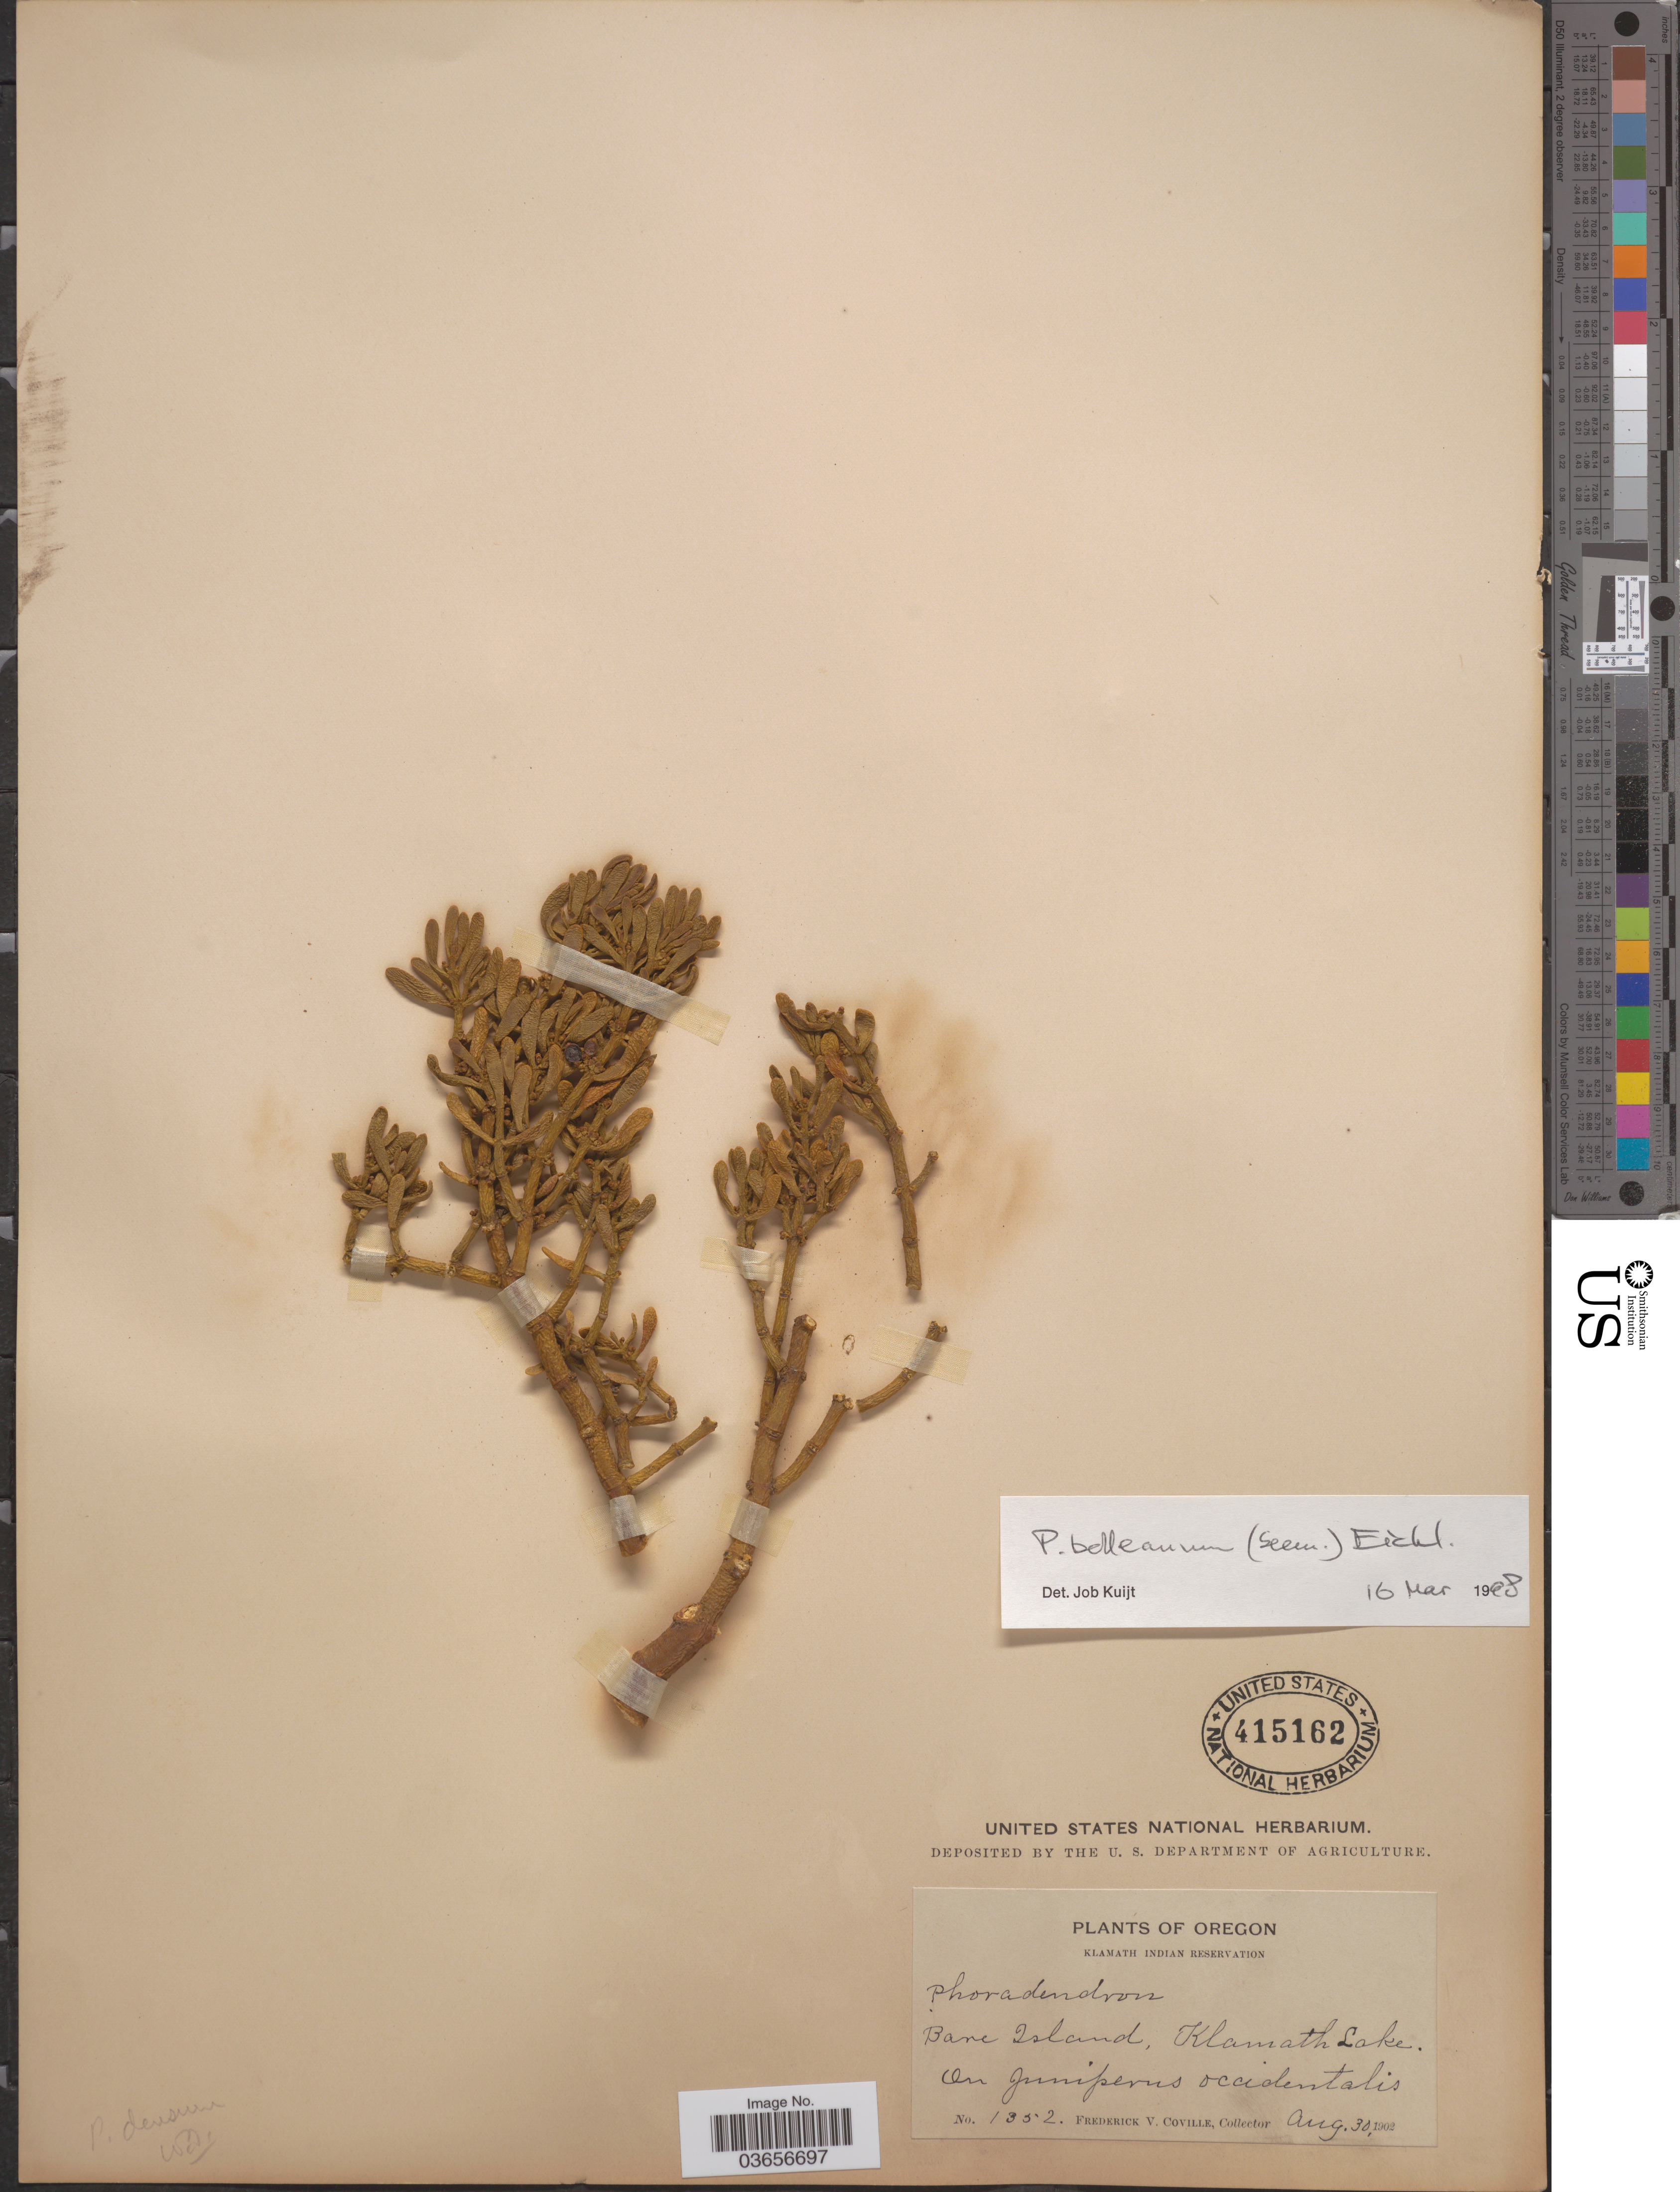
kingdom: Plantae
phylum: Tracheophyta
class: Magnoliopsida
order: Santalales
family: Viscaceae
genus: Phoradendron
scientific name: Phoradendron bolleanum var. densum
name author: (Torr. ex Trel.) Fosberg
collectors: F. V. Coville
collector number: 1352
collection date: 1902-08-30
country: United States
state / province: Oregon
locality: Klamath Indian Reservation. Bare Island, Klamath Lake. On juniperus occidentalis.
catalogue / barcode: US 415162